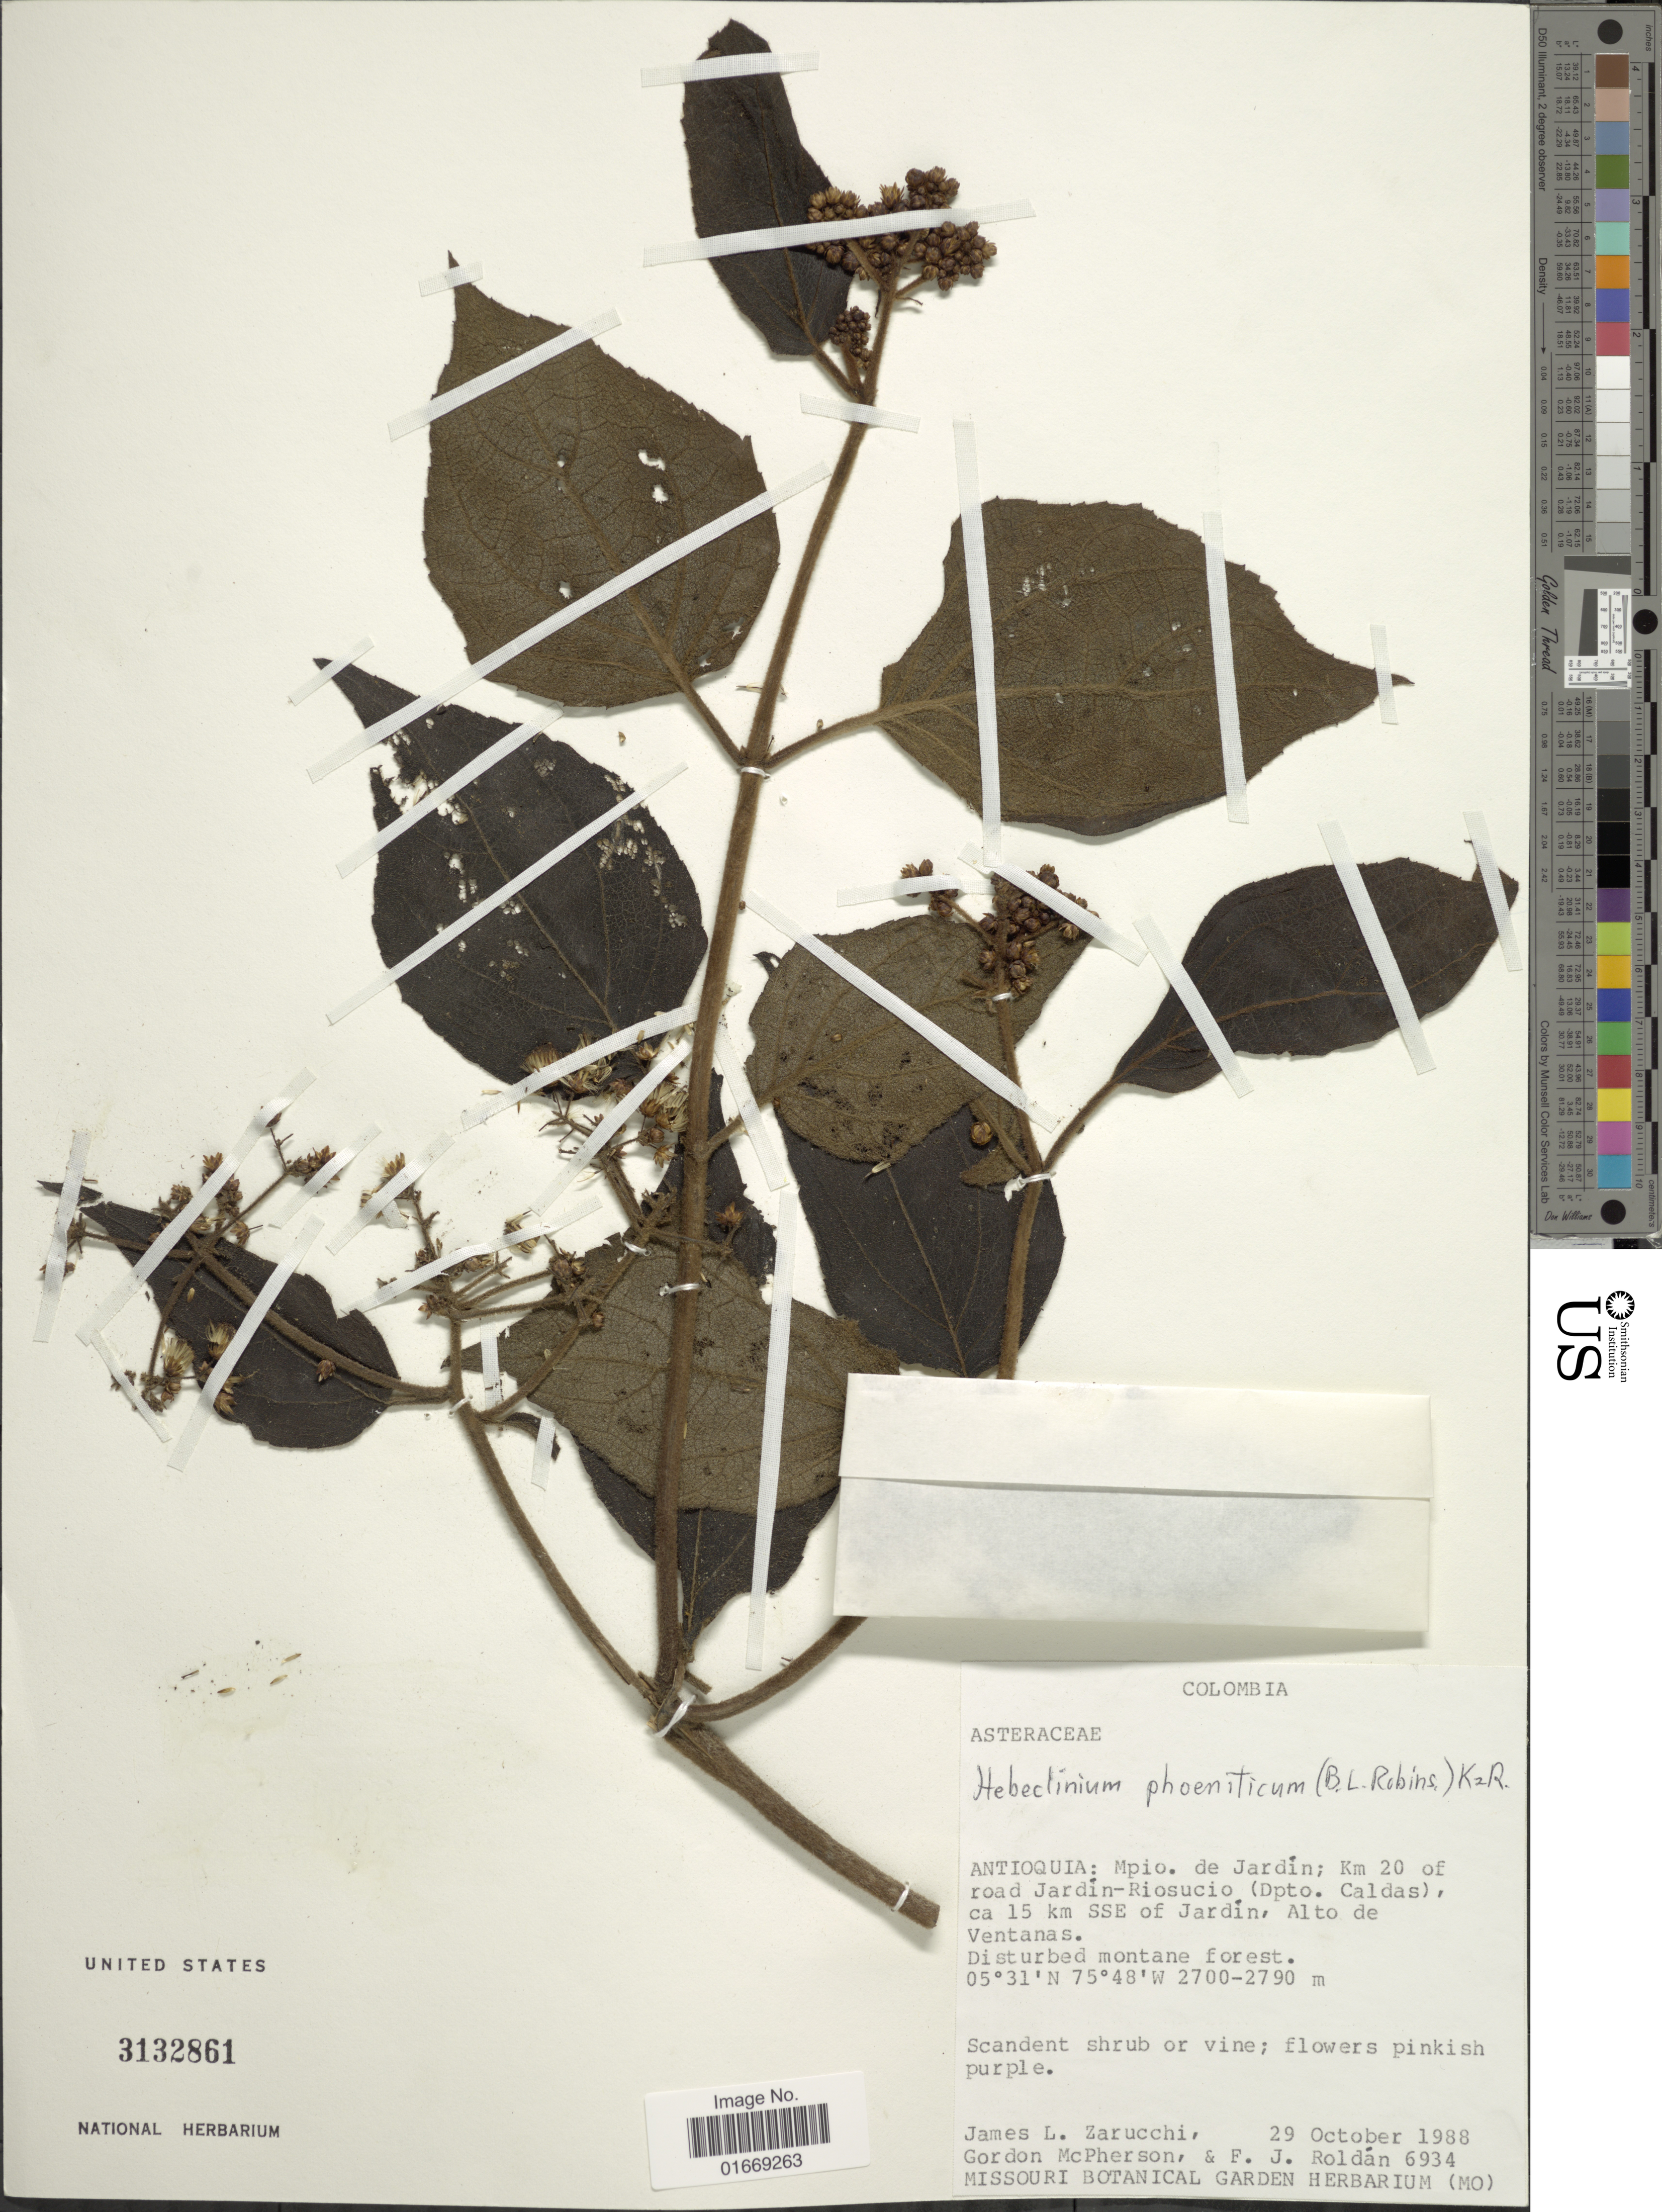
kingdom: Plantae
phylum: Tracheophyta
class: Magnoliopsida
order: Asterales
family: Asteraceae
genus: Hebeclinium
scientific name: Hebeclinium phoenicticum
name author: (B.L. Rob.) R.M. King & H. Rob.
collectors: J. L. Zarucchi, G. D. McPherson & F. J. Roldán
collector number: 6934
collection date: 1988-10-29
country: Colombia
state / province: Antioquia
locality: Antioquia: Mpio. de Jardín; Km 20 of road Jardín-Riosucio (Dpto. Caldas), ca 15 km SSE of Jardín, Alto de Ventanas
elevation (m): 2700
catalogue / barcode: US 3132861